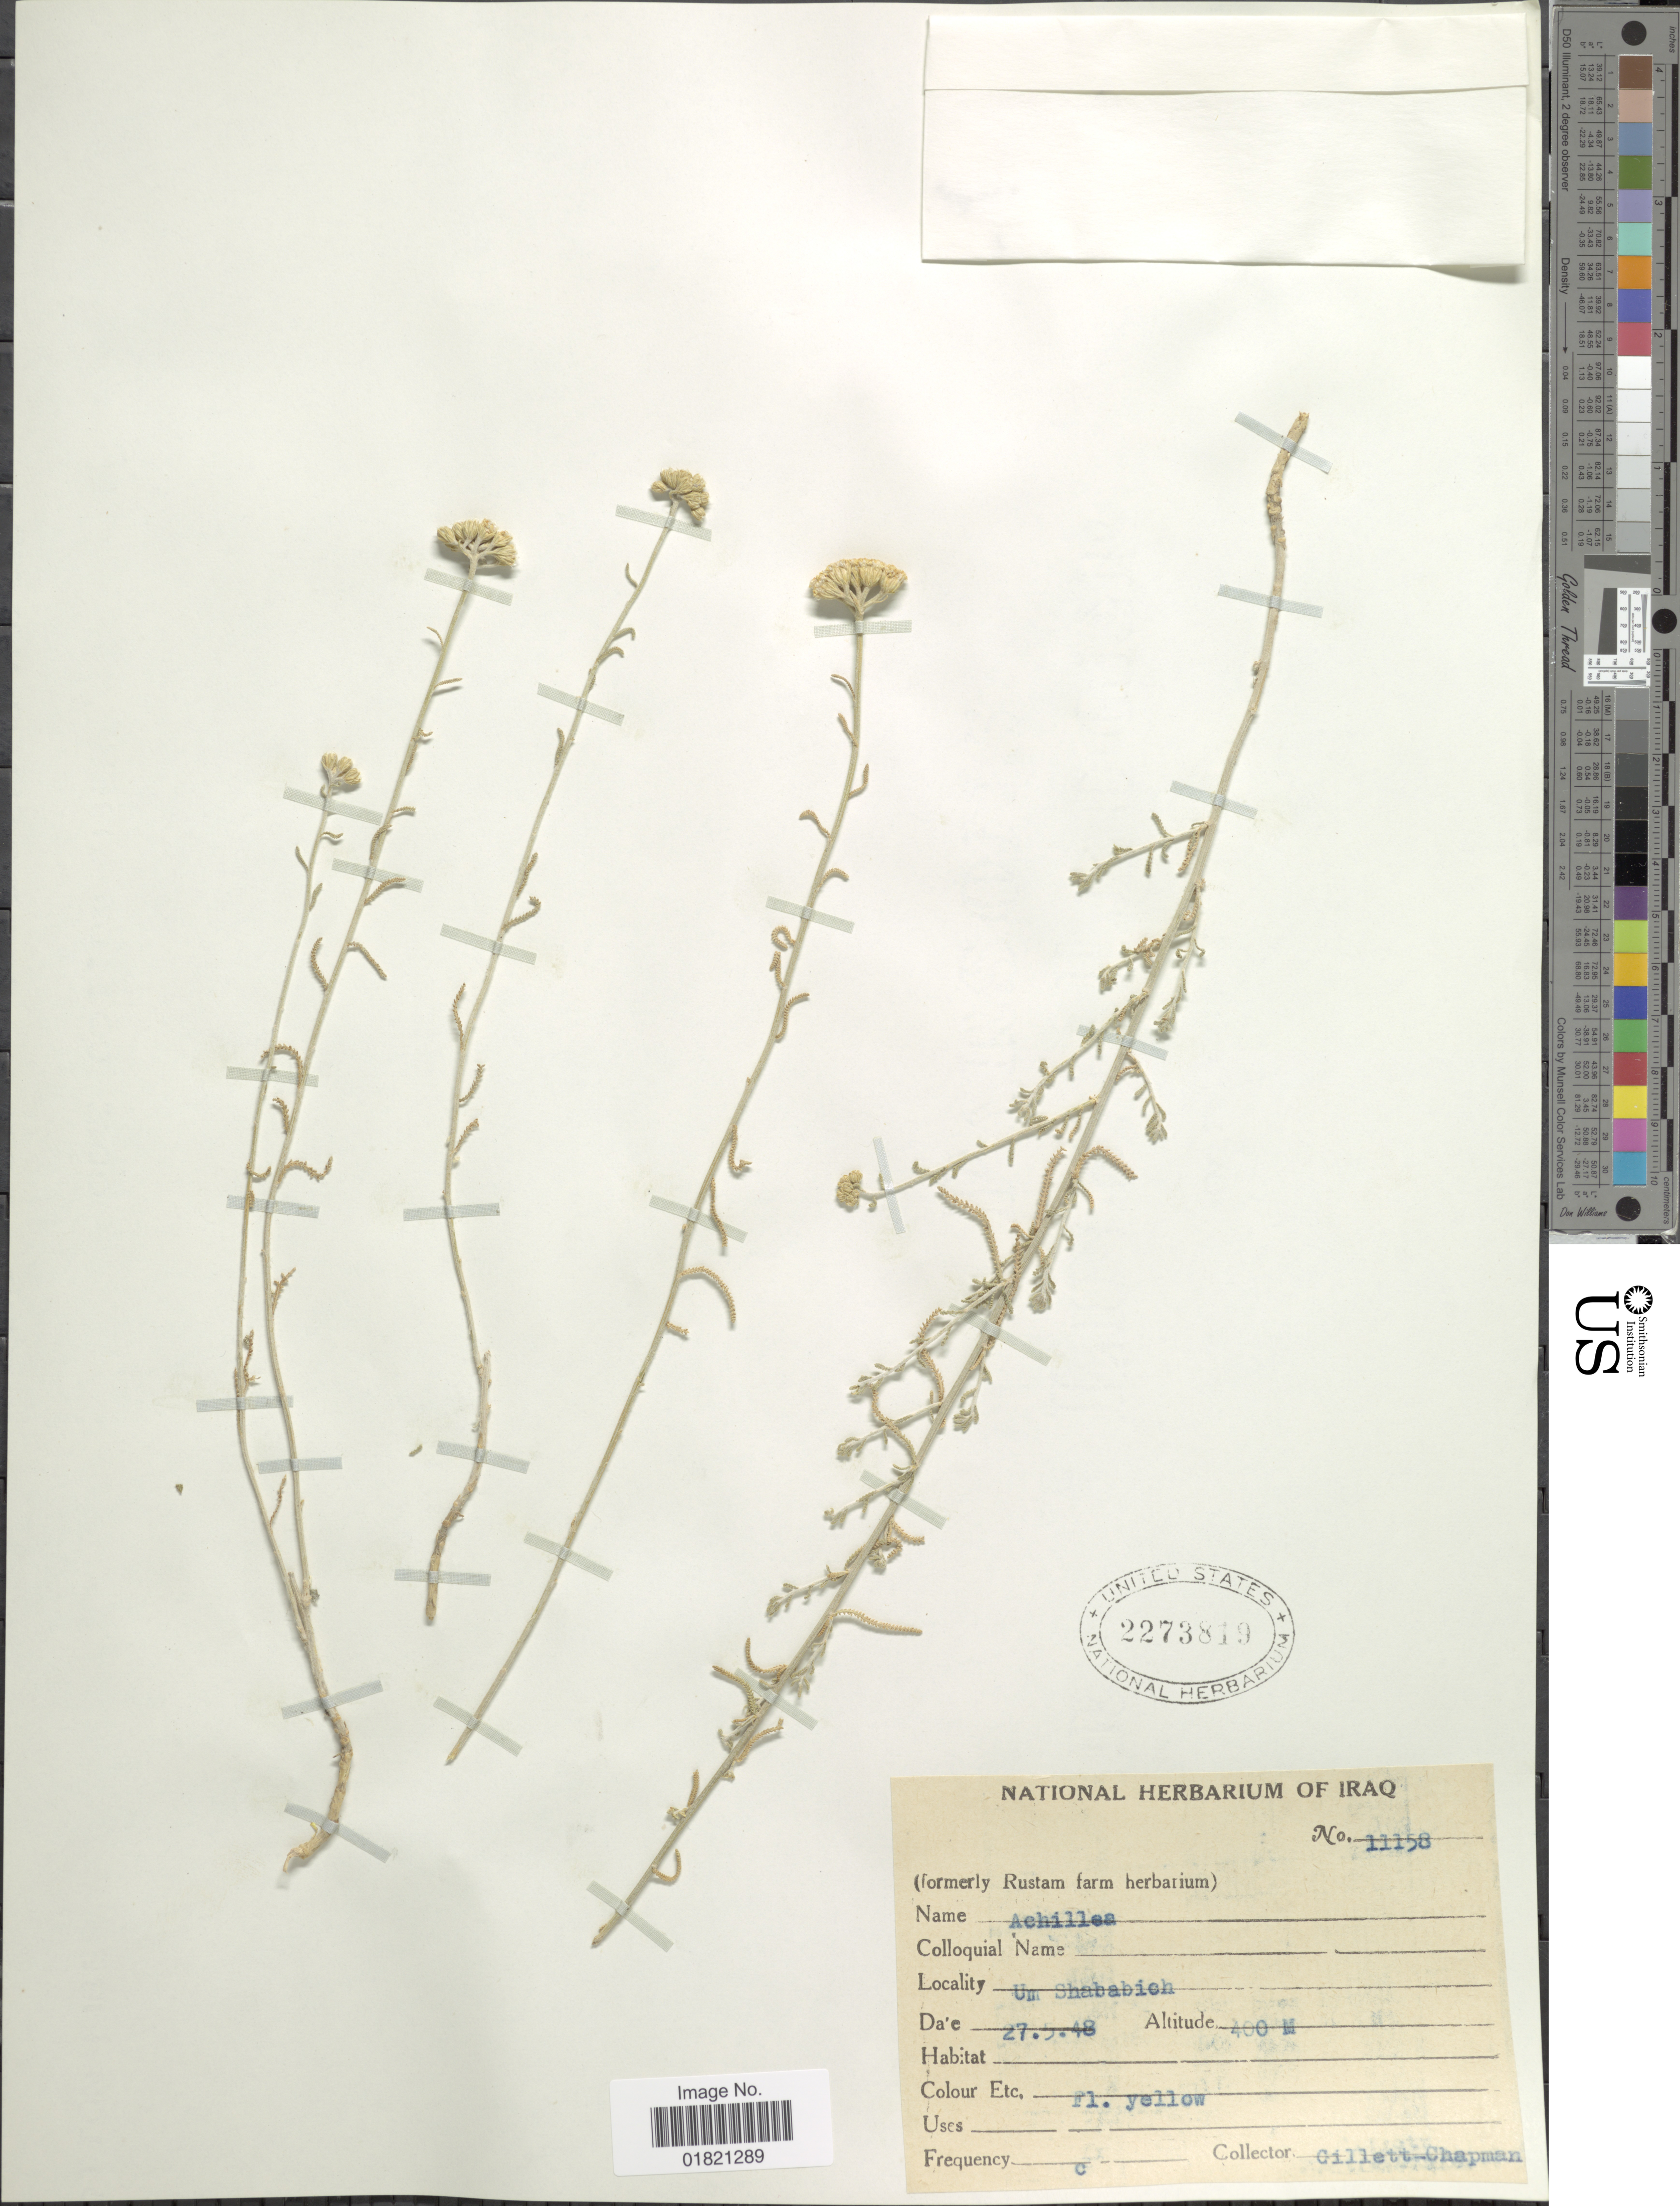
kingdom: Plantae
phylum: Tracheophyta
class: Magnoliopsida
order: Asterales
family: Asteraceae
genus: Achillea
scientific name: Achillea sp.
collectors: Gillett, -- & A. Chapman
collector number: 11158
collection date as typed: Transcribed d/m/y: 27/5/48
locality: Um Shababieh [interpreted]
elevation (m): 400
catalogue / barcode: US 2273819